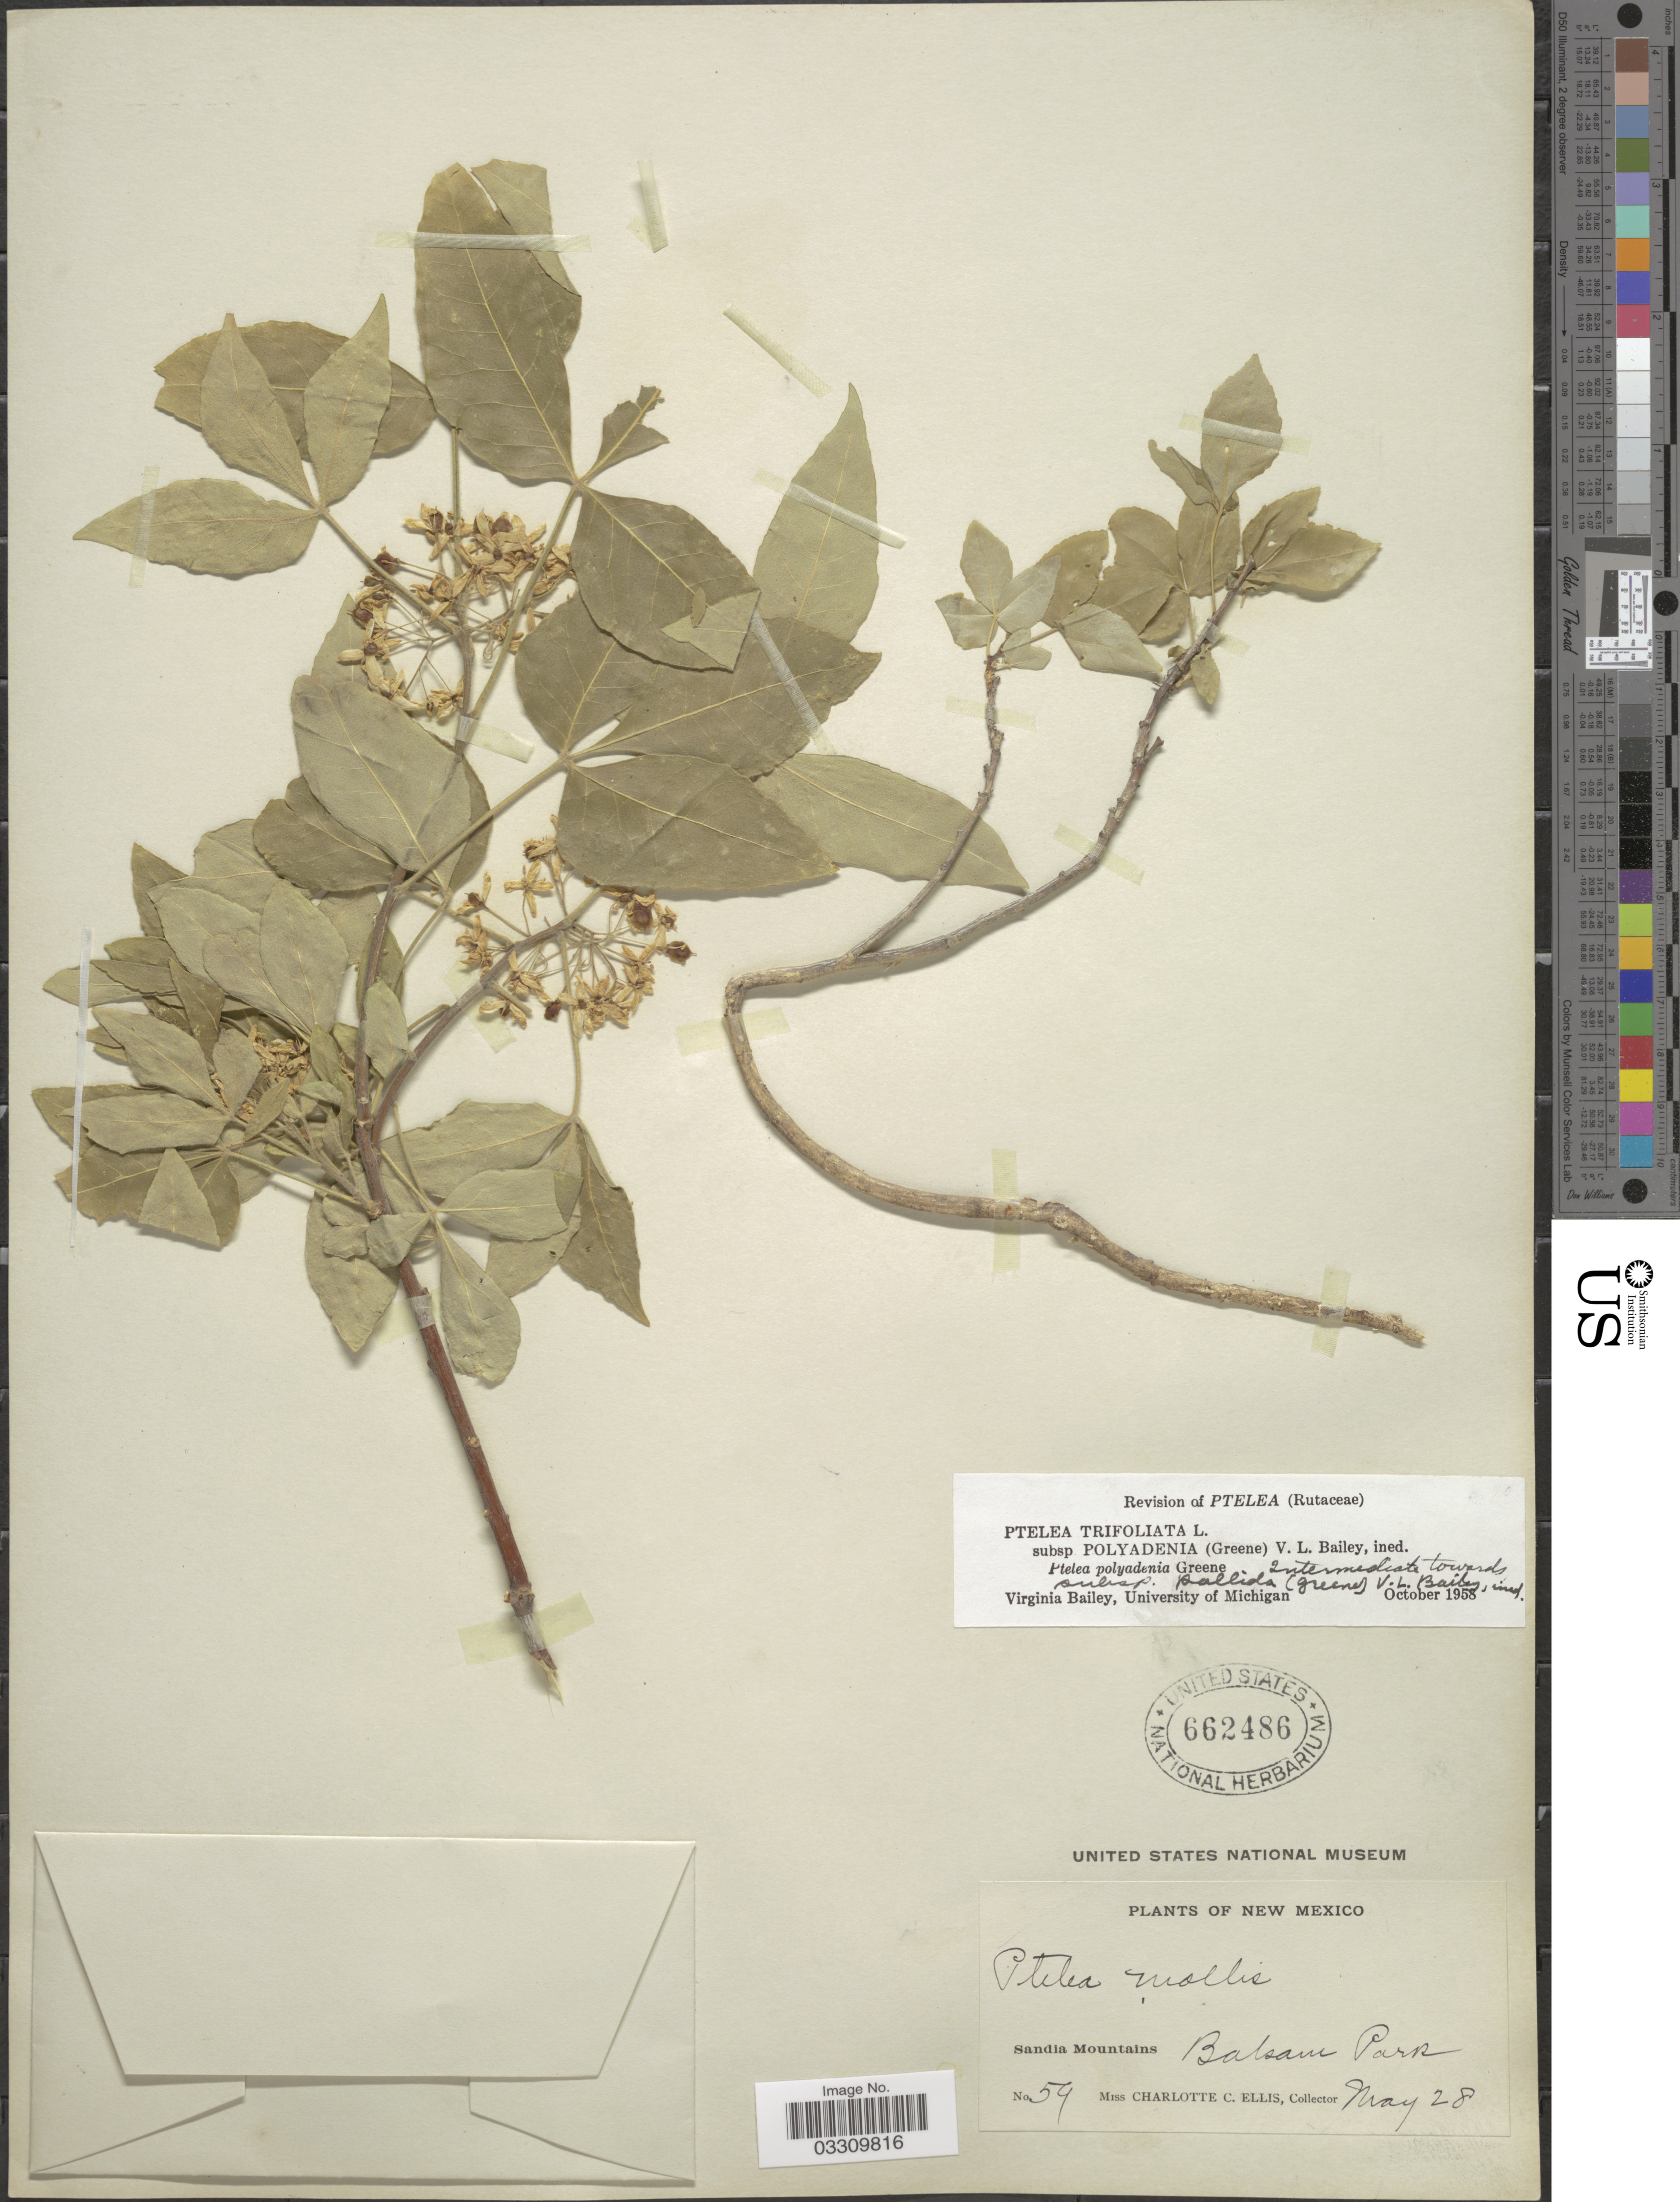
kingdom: Plantae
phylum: Tracheophyta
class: Magnoliopsida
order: Sapindales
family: Rutaceae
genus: Ptelea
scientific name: Ptelea trifoliata subsp. polyadenia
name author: (Greene) V. L. Bailey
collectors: C. C. Ellis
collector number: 54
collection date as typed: Transcribed d/m/y: /5/28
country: United States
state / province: New Mexico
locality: Sandia Mountains. Balsam Park.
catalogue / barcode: US 662486